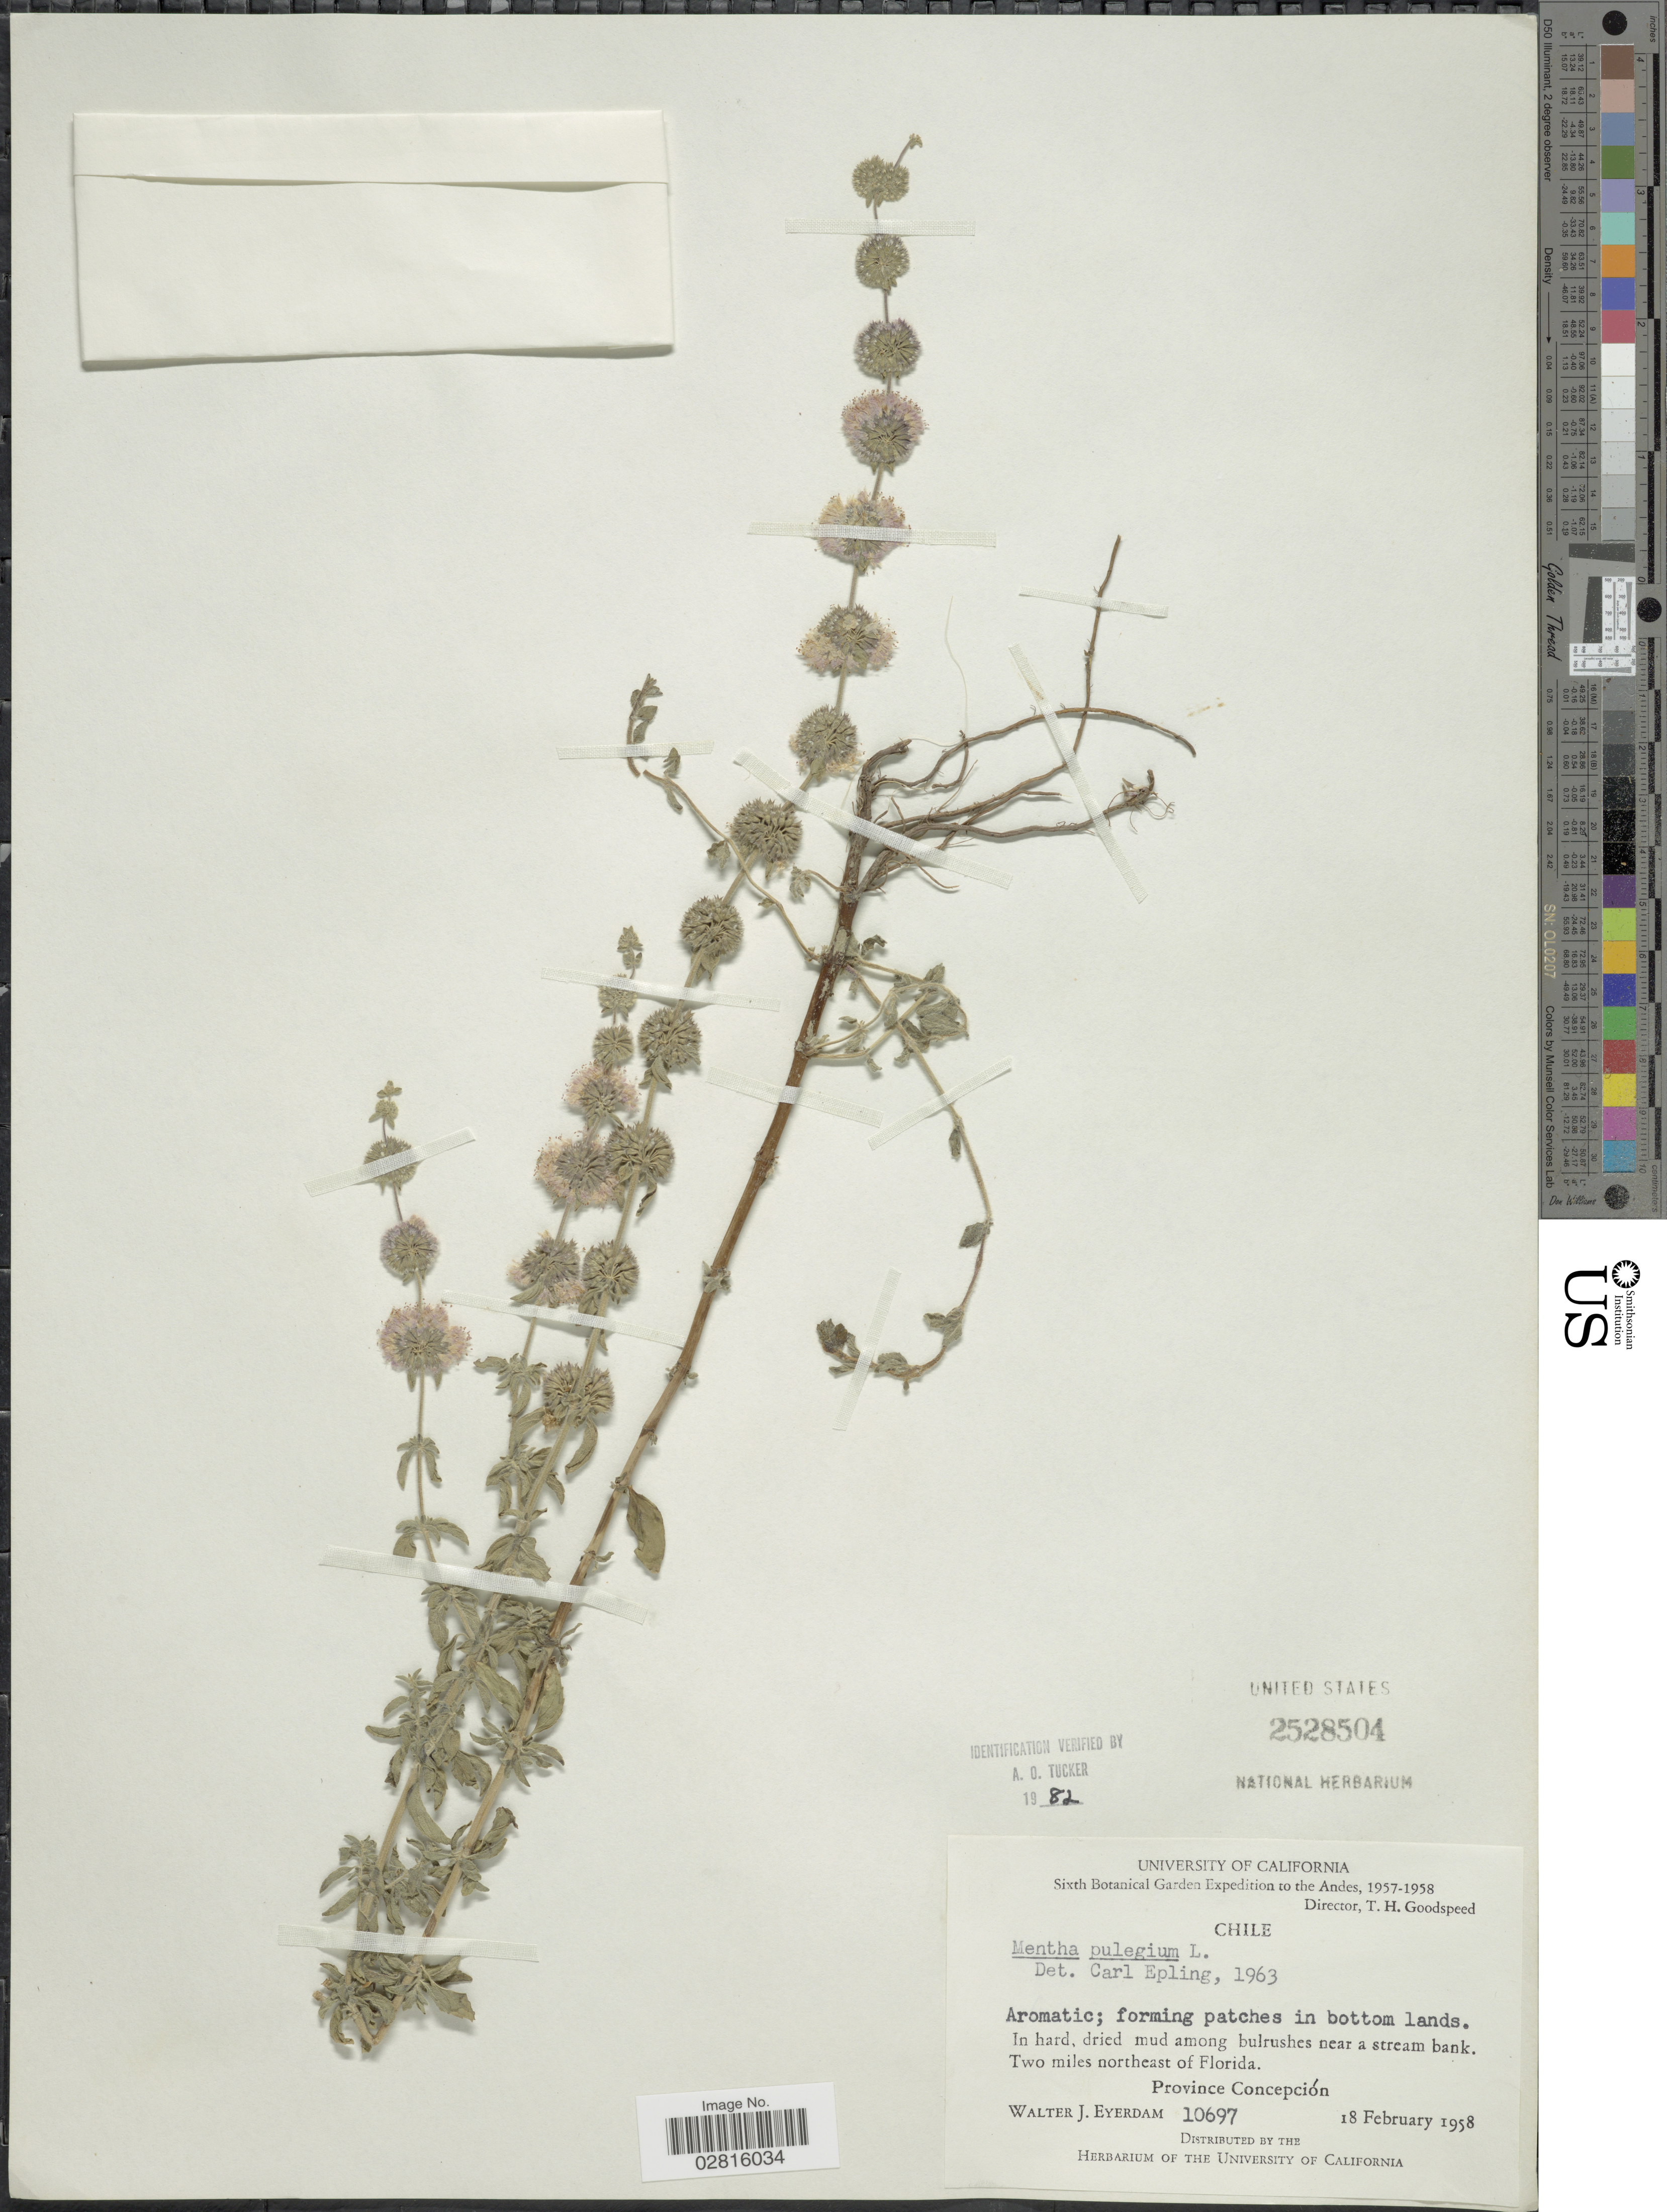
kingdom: Plantae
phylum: Tracheophyta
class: Magnoliopsida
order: Lamiales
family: Lamiaceae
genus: Mentha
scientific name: Mentha pulegium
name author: L.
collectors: W. J. Eyerdam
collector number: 10697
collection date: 1958-02-18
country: Chile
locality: Two miles northeast of Florida. Province Concepción.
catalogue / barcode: US 2528504